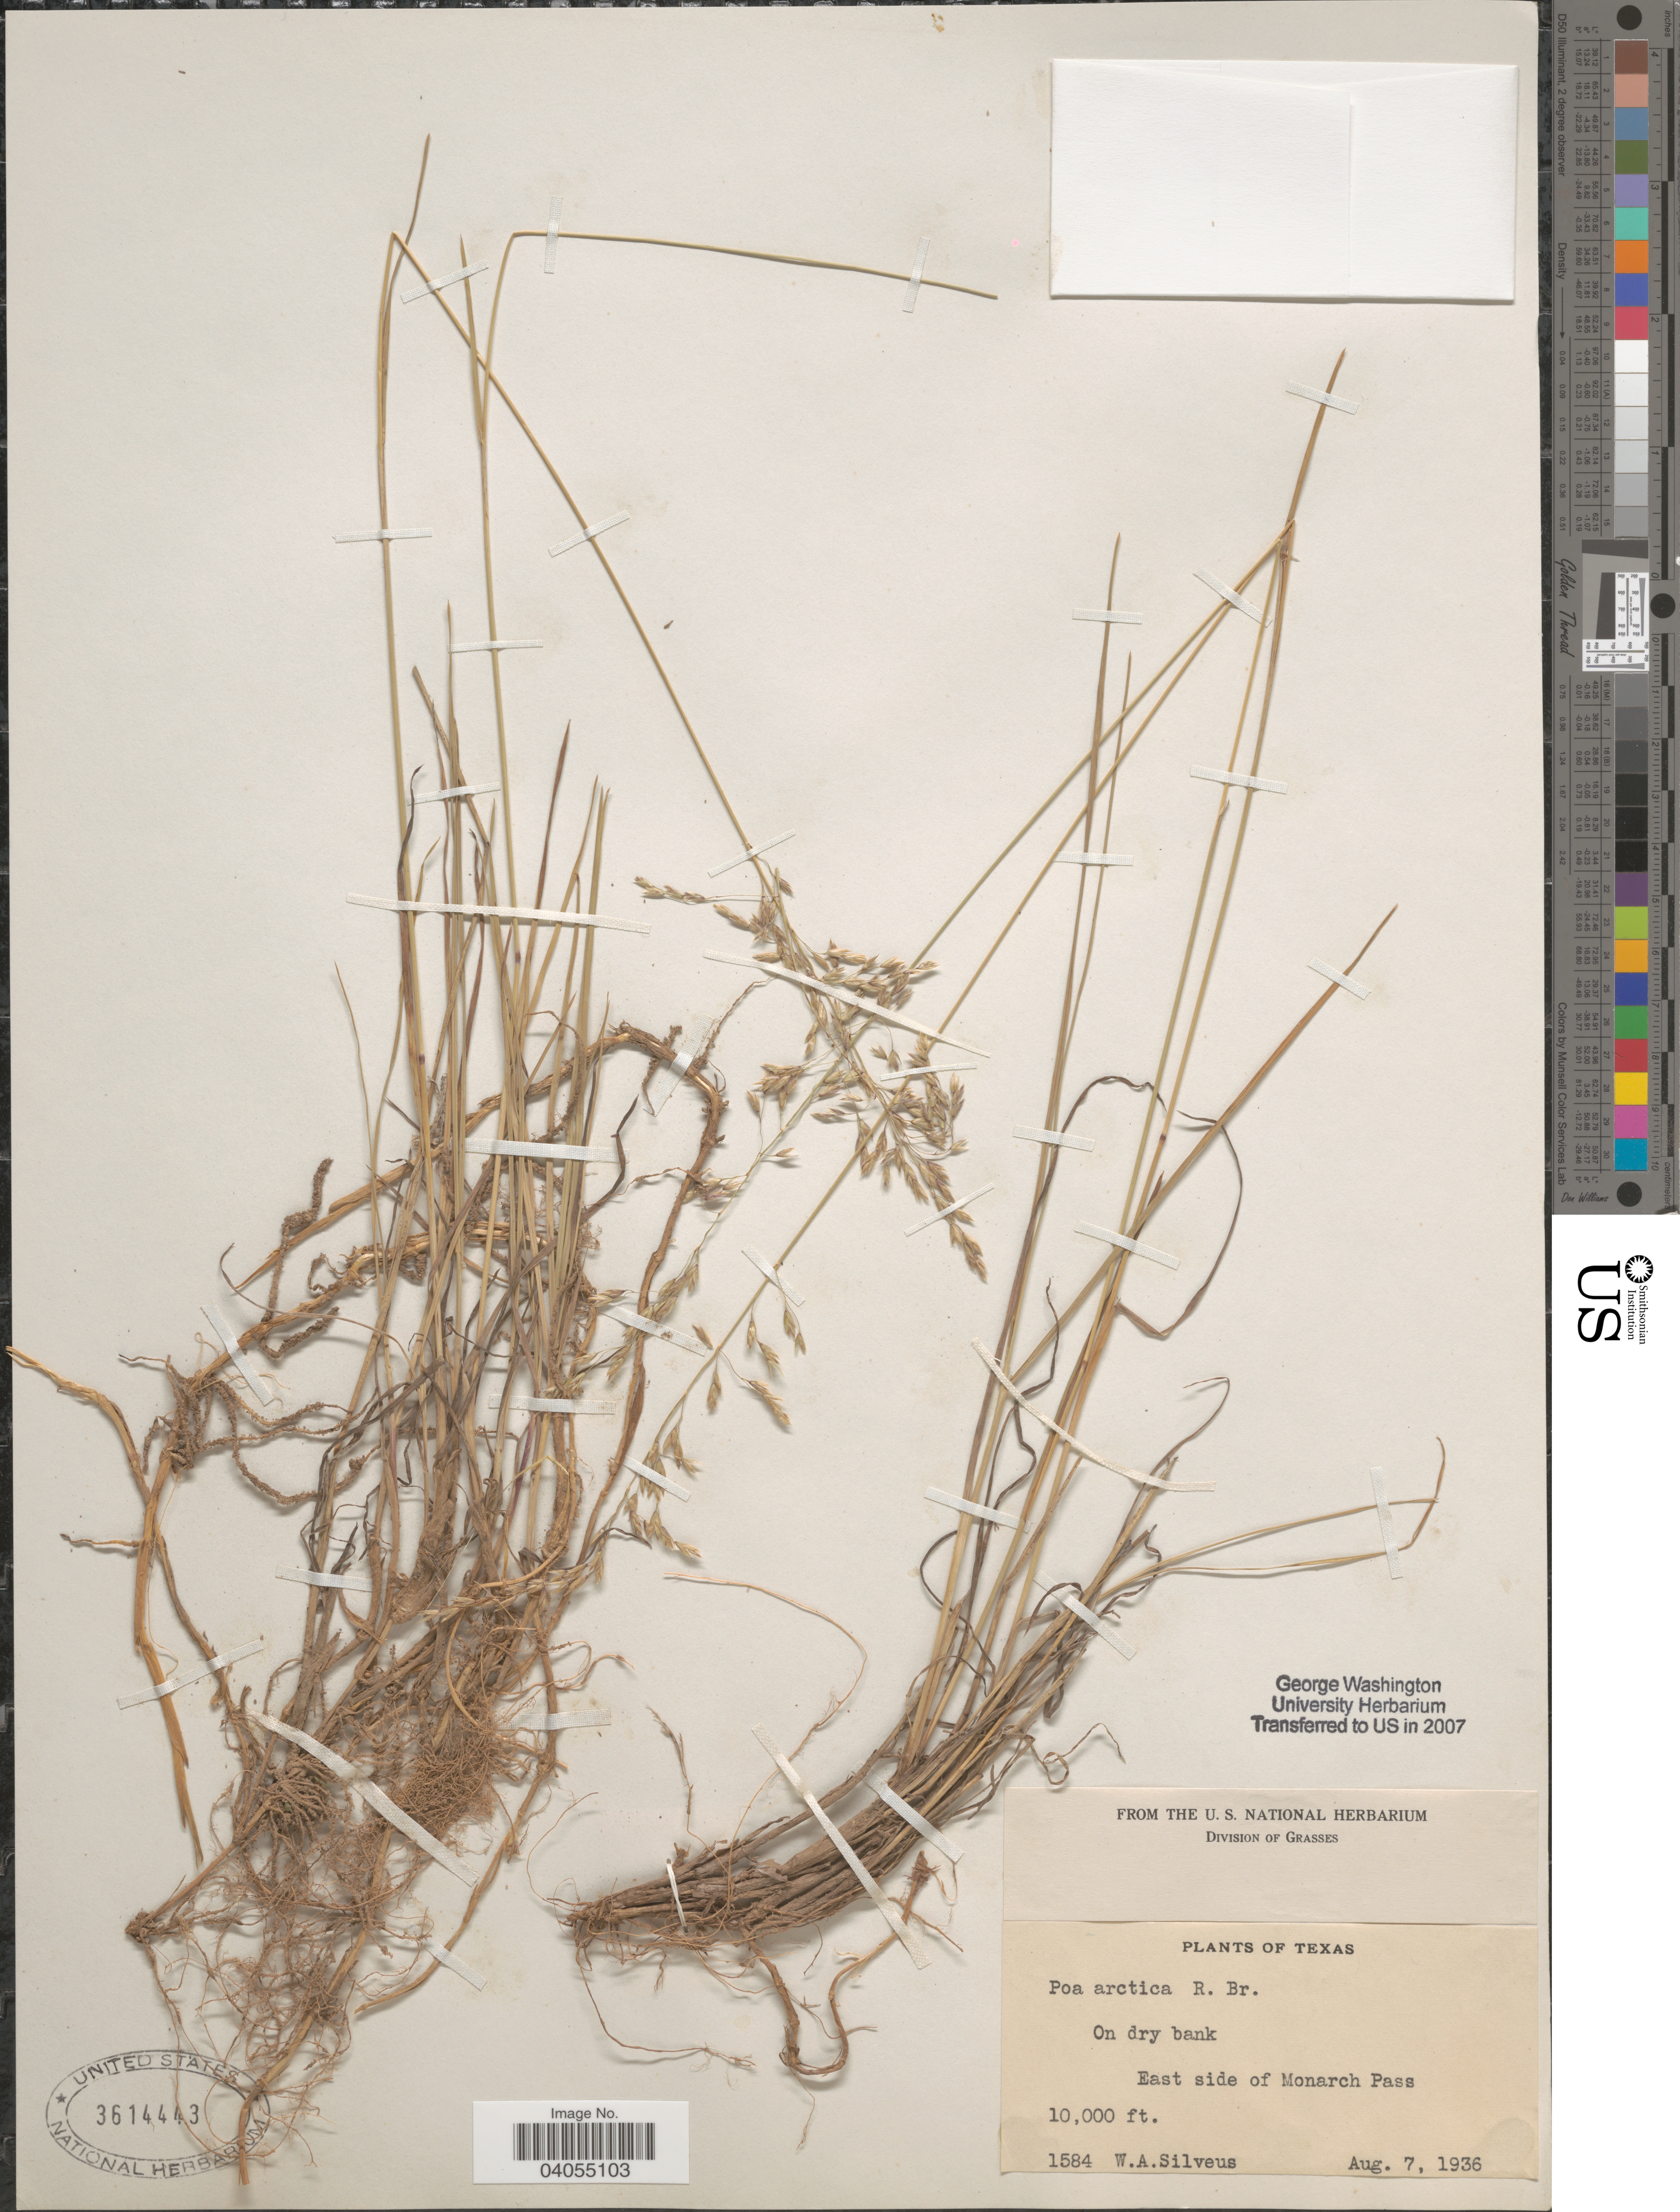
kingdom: Plantae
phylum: Tracheophyta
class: Liliopsida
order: Poales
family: Poaceae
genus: Poa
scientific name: Poa arctica subsp. arctica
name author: R. Br.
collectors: W. Silveus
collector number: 1584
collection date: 1936-08-07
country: United States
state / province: Texas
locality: On dry bank. East side of Monarch Pass.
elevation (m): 3048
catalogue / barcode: US 3614443